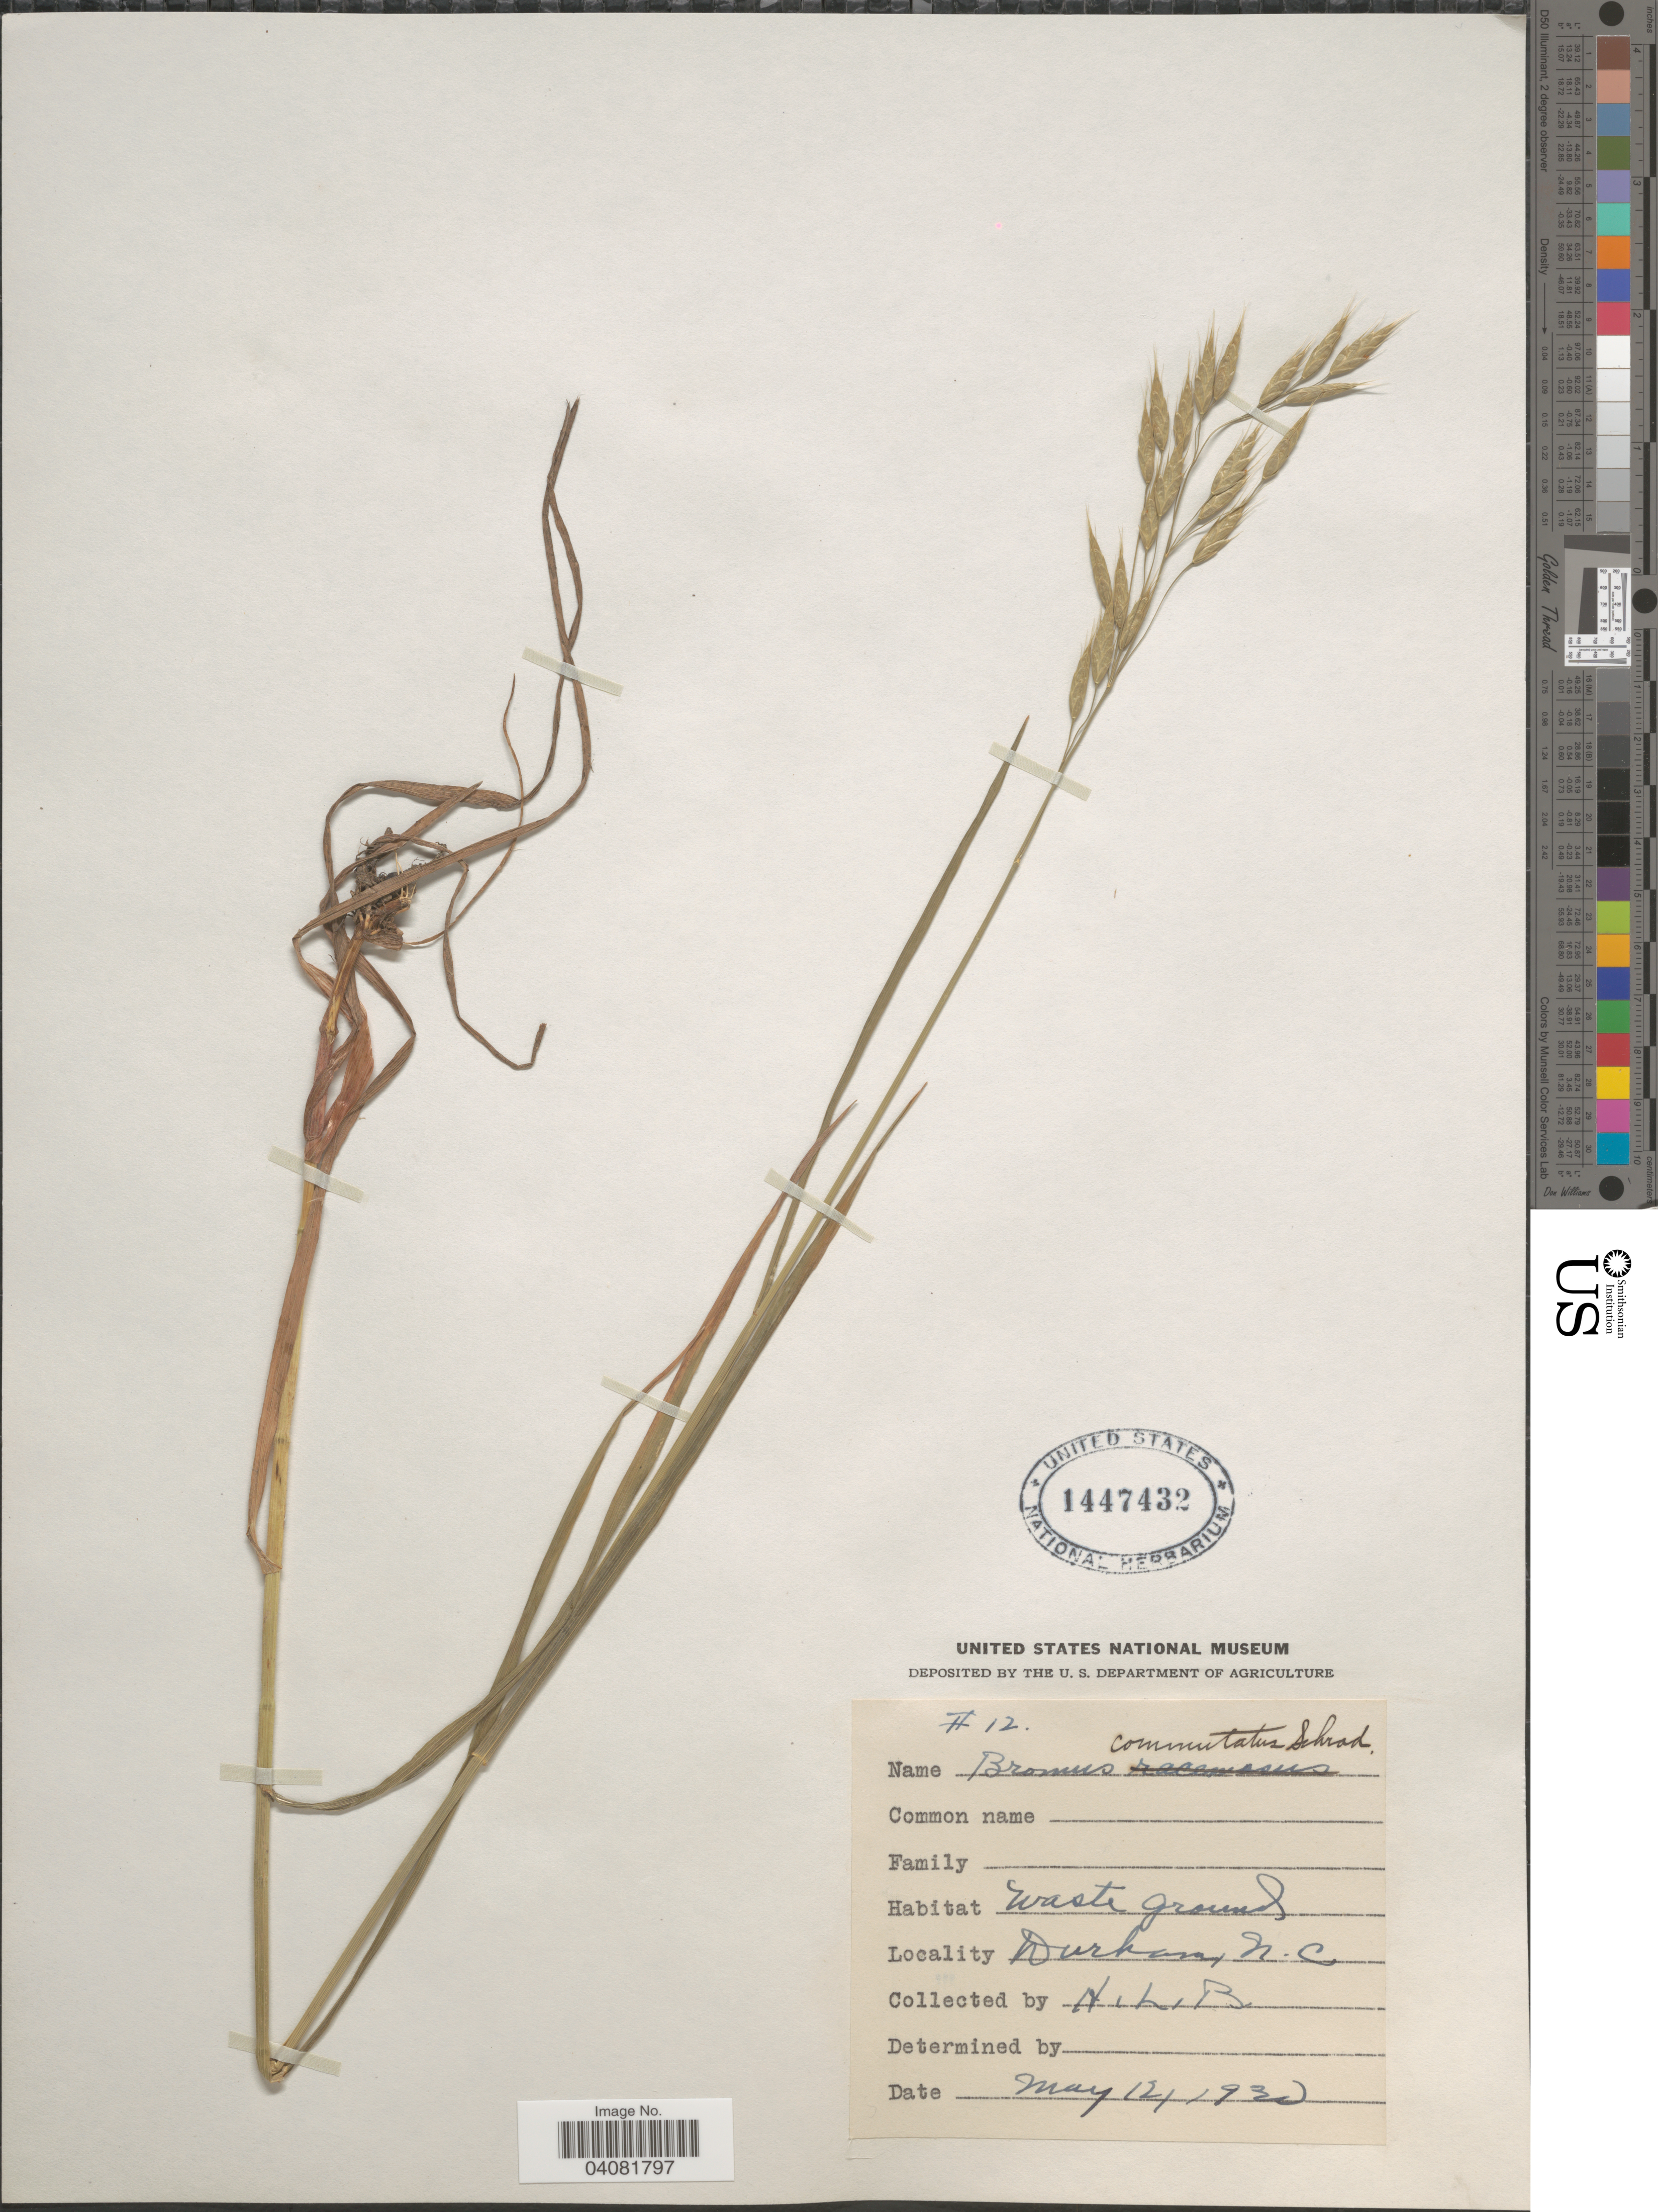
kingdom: Plantae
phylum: Tracheophyta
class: Liliopsida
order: Poales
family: Poaceae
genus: Bromus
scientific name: Bromus commutatus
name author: Schrad.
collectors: H. L. B.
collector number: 12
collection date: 1930-05-12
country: United States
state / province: North Carolina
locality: Durham.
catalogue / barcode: US 1447432